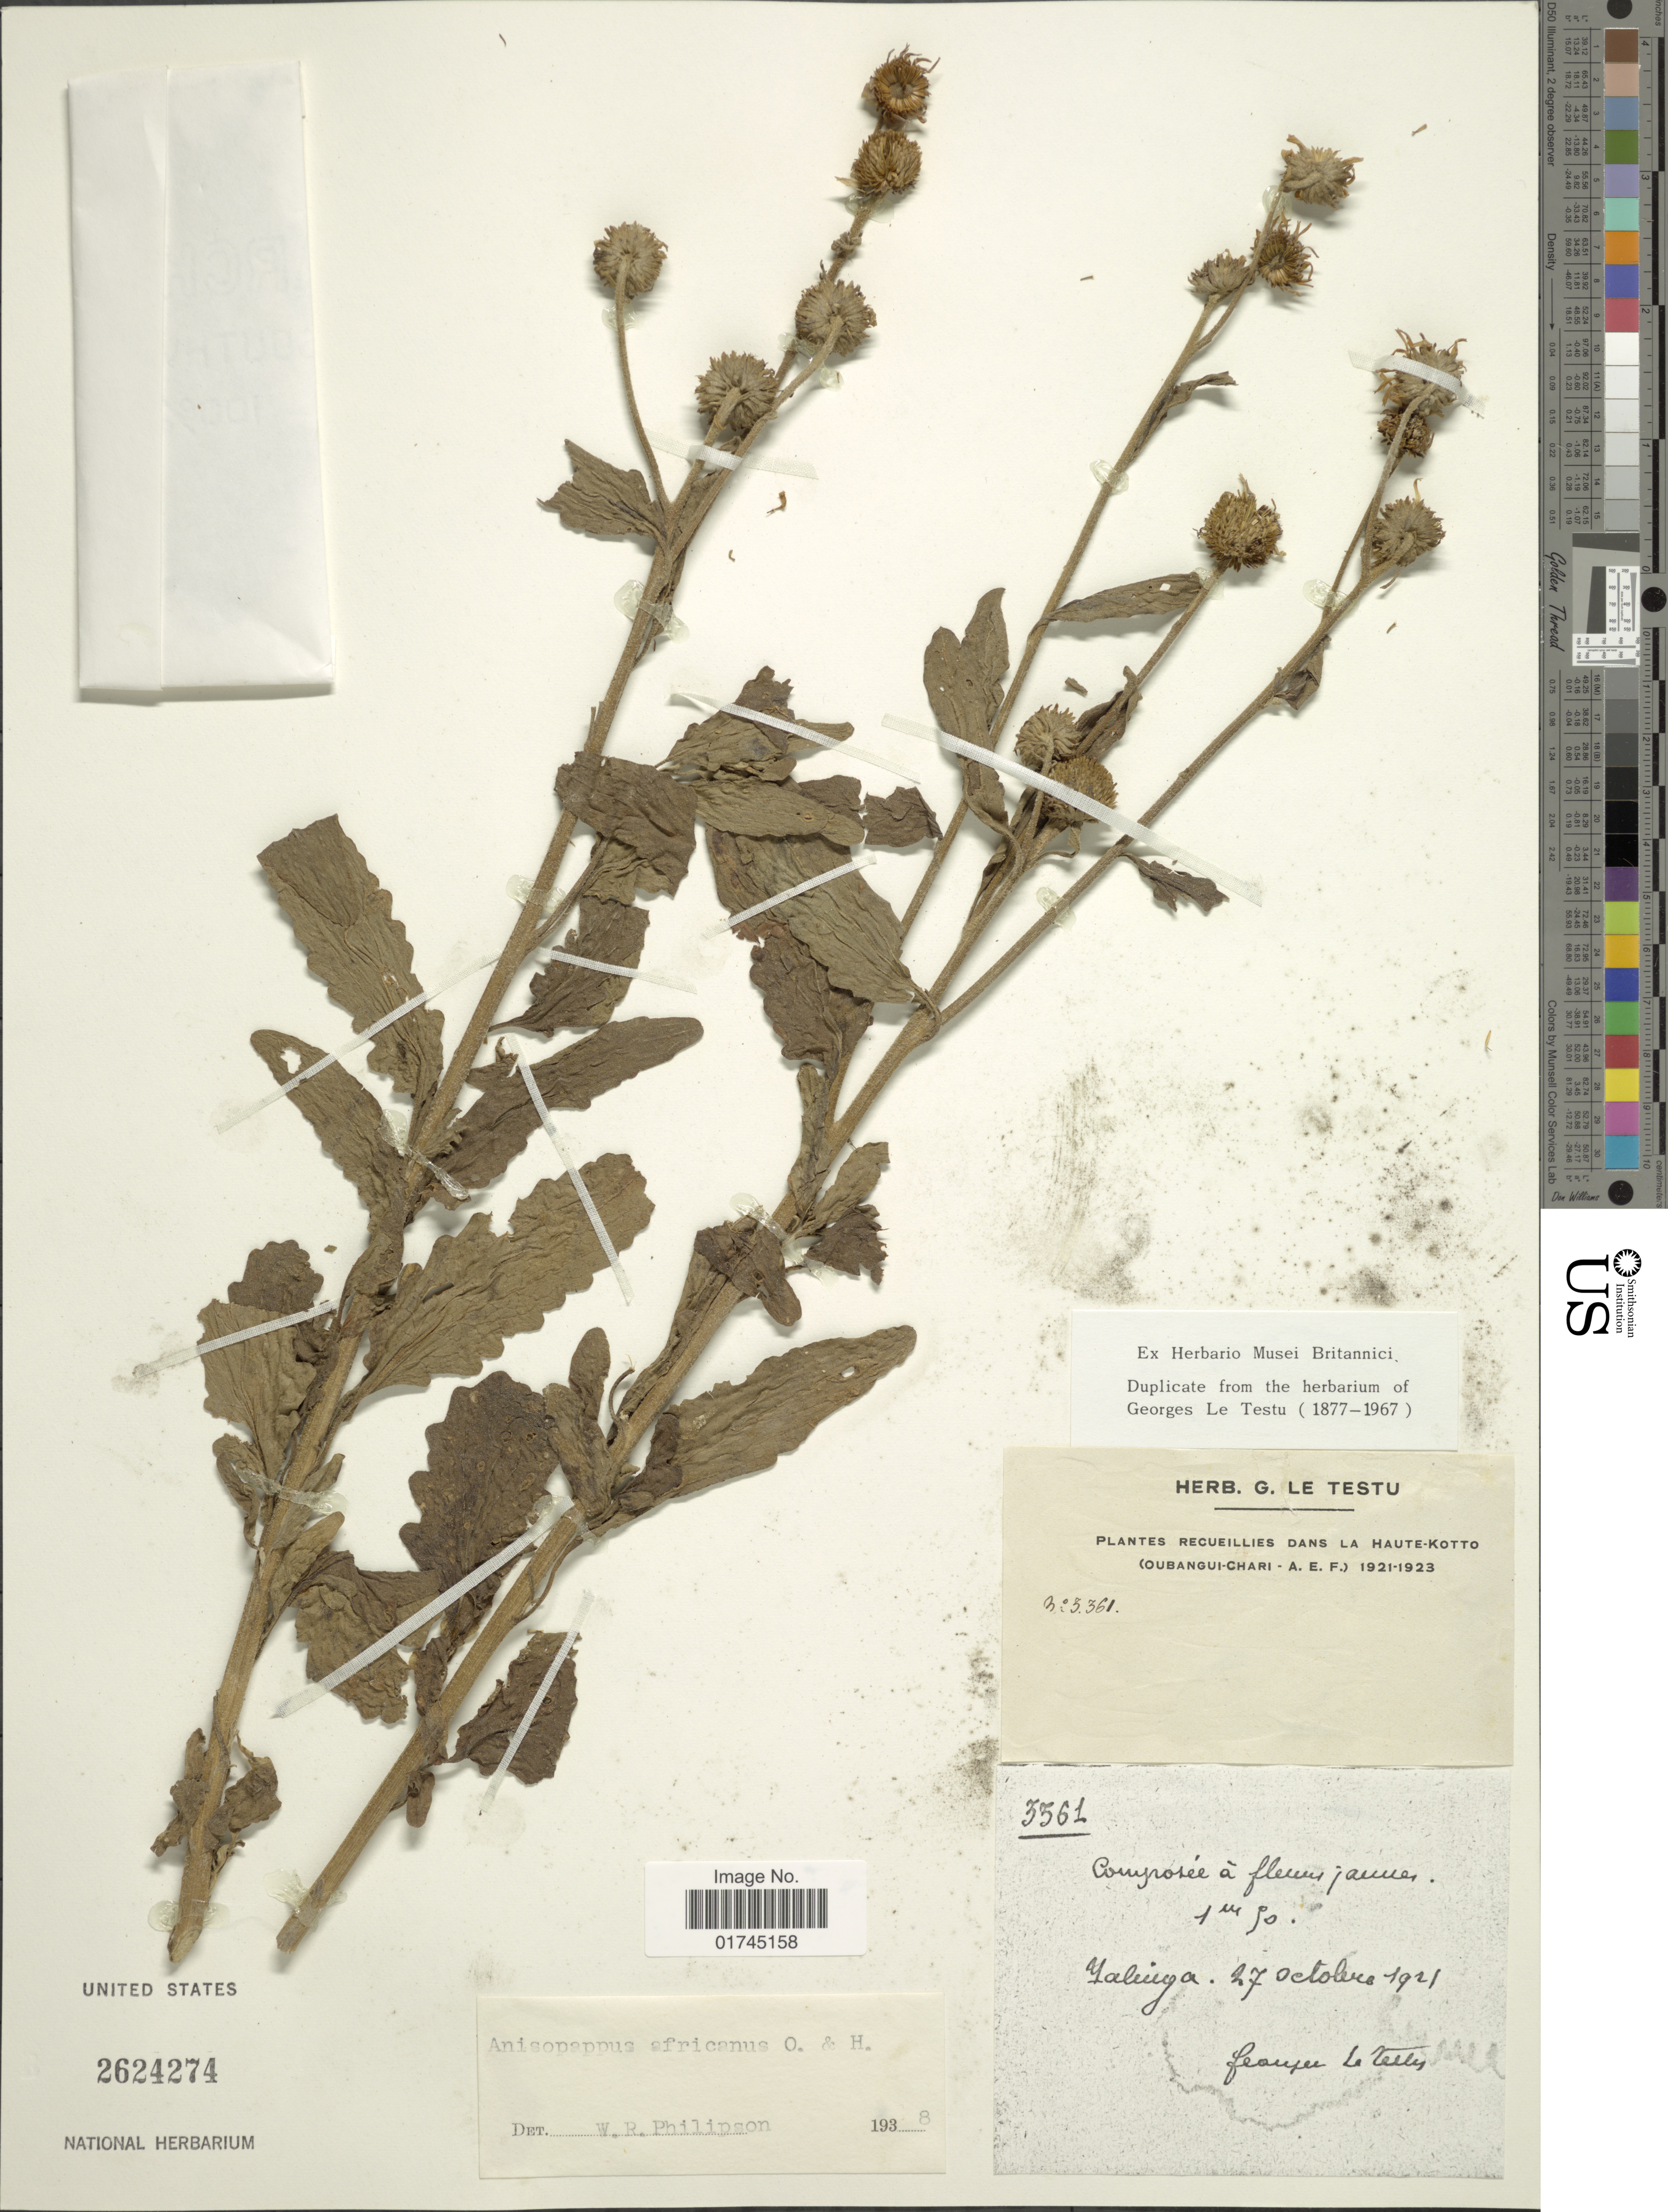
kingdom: Plantae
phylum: Tracheophyta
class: Magnoliopsida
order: Asterales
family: Asteraceae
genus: Anisopappus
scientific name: Anisopappus africanus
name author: (Hook. f.) Oliv. & Hiern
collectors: G. Le Testu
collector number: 3561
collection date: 1921-10-27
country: Central African Republic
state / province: Haute-Kotto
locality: Yalinga [interpreted], recueillies dans la Haute-Kotto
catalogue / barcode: US 2624274